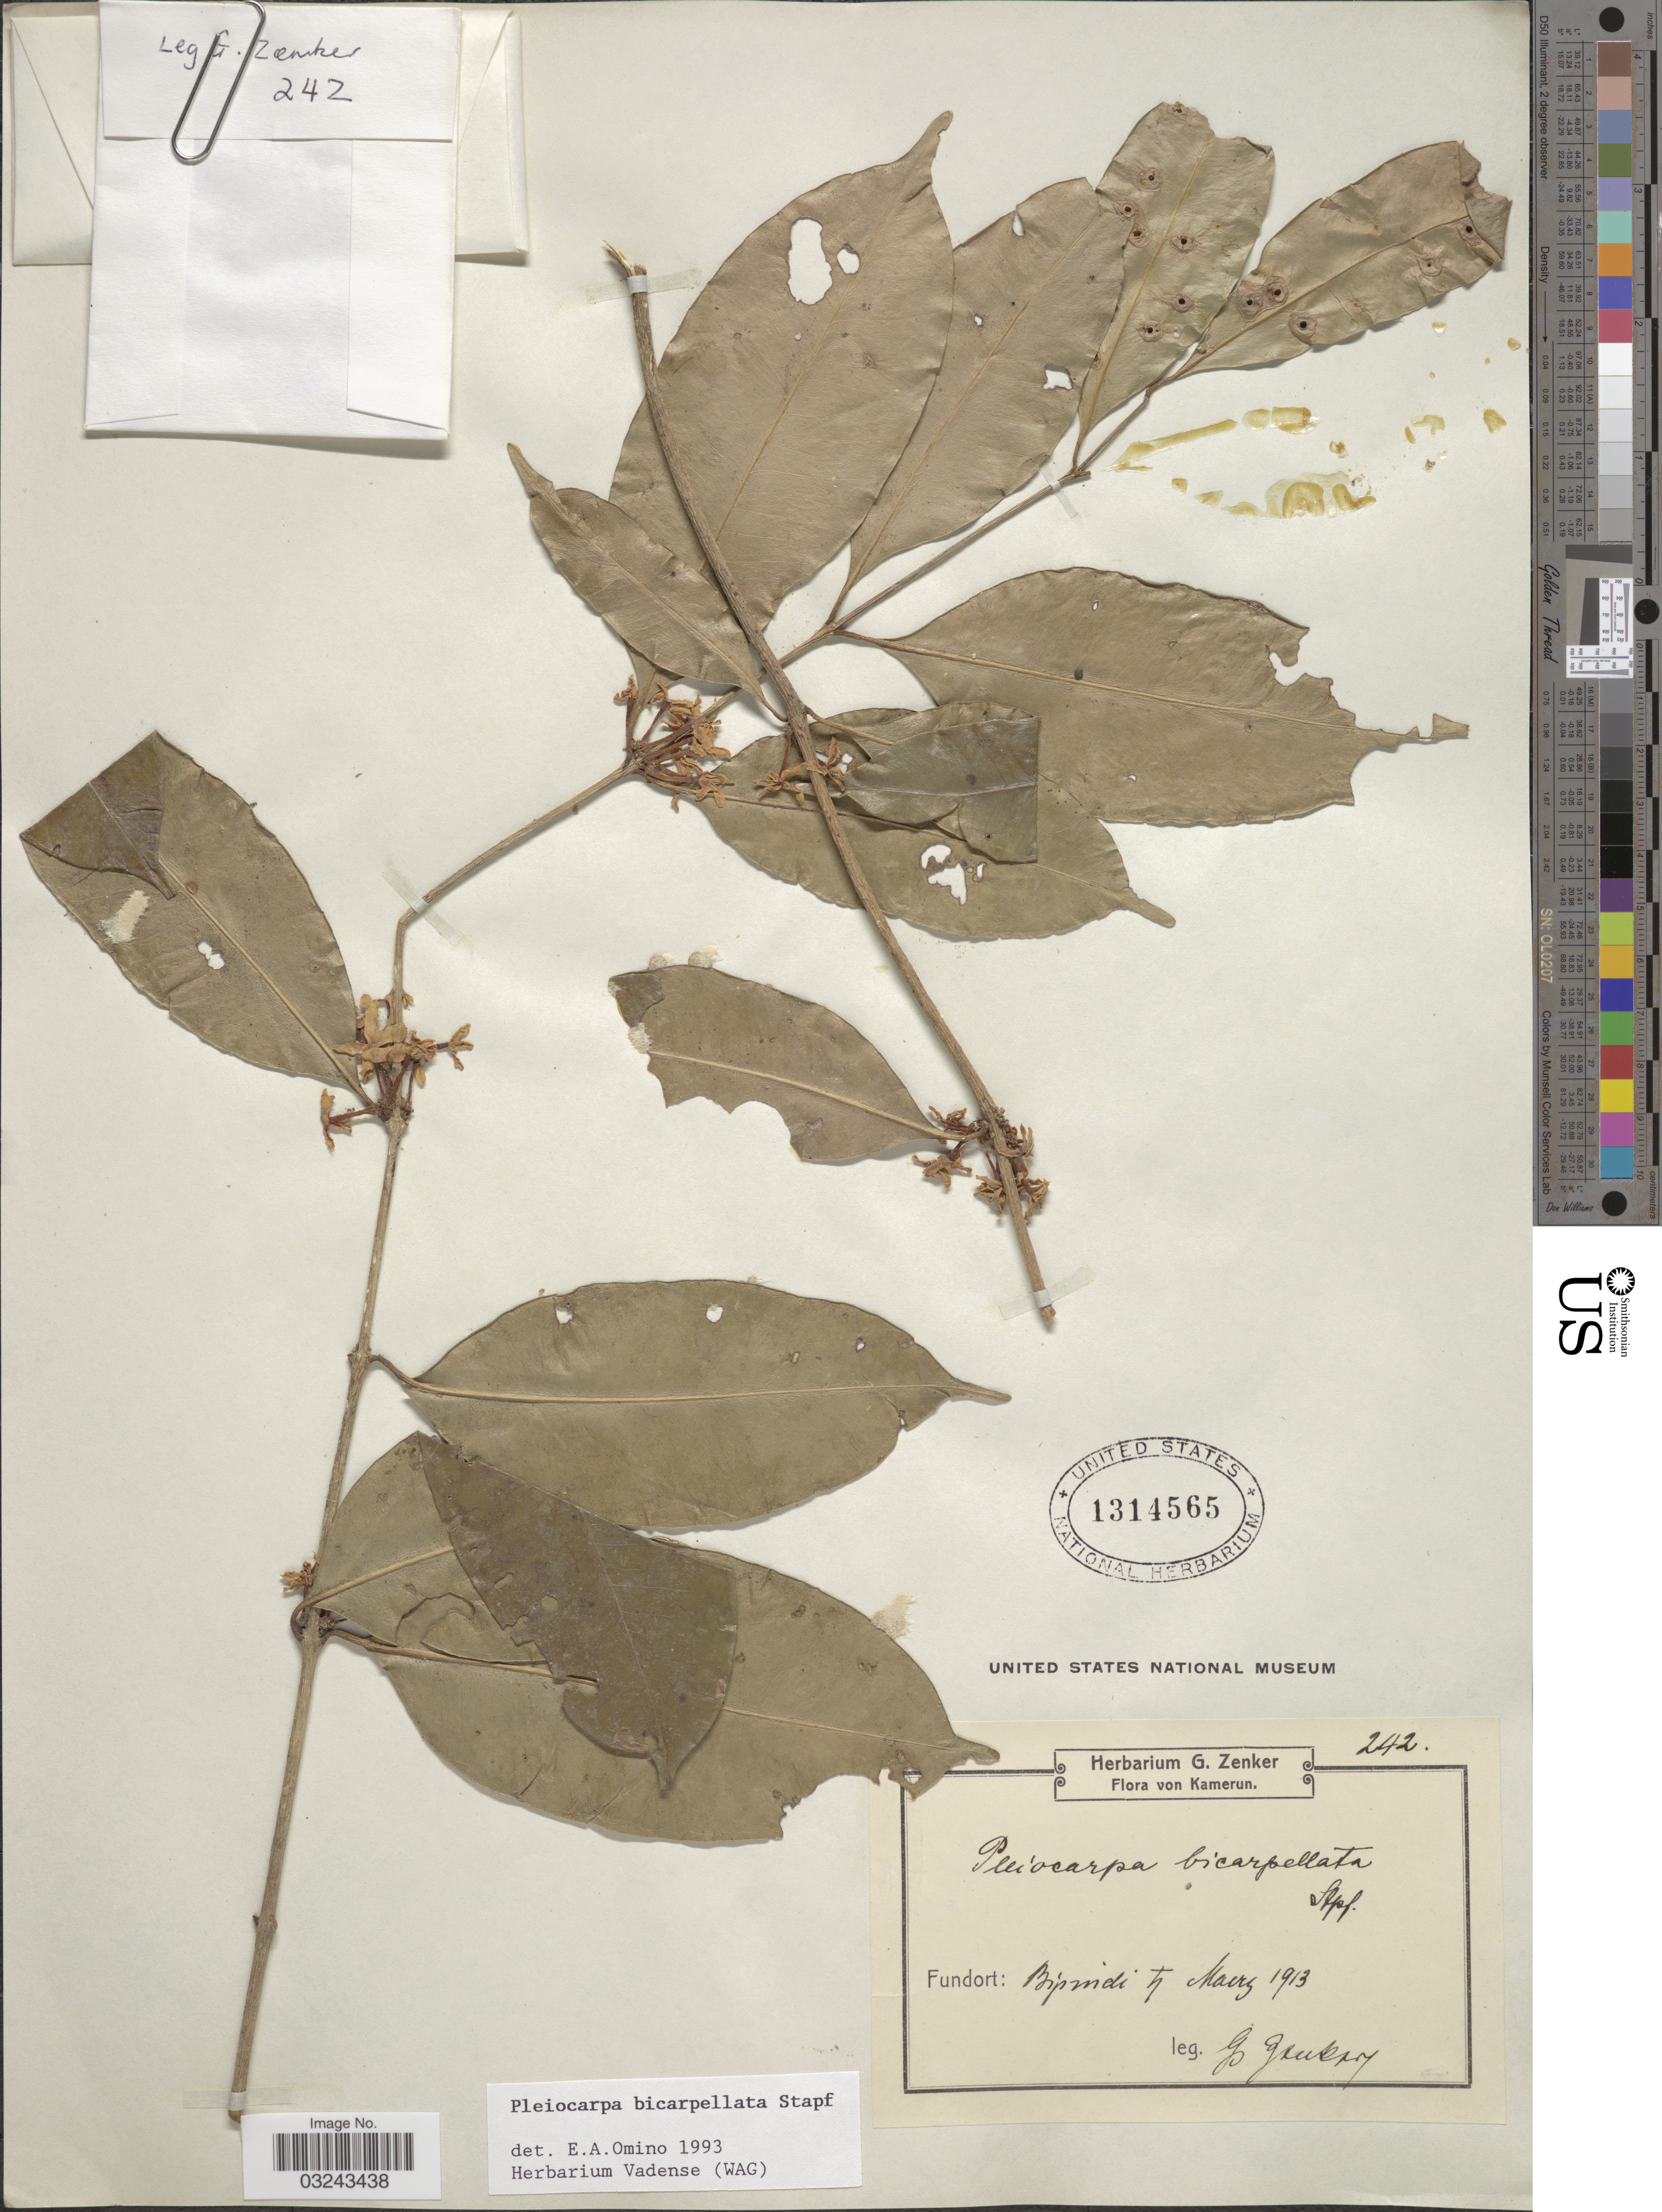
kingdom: Plantae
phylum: Tracheophyta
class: Magnoliopsida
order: Gentianales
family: Apocynaceae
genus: Pleiocarpa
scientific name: Pleiocarpa bicarpellata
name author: Stapf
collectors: G. A. Zenker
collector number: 242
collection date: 1913-03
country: Cameroon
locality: Bipindi.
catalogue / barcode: US 1314565